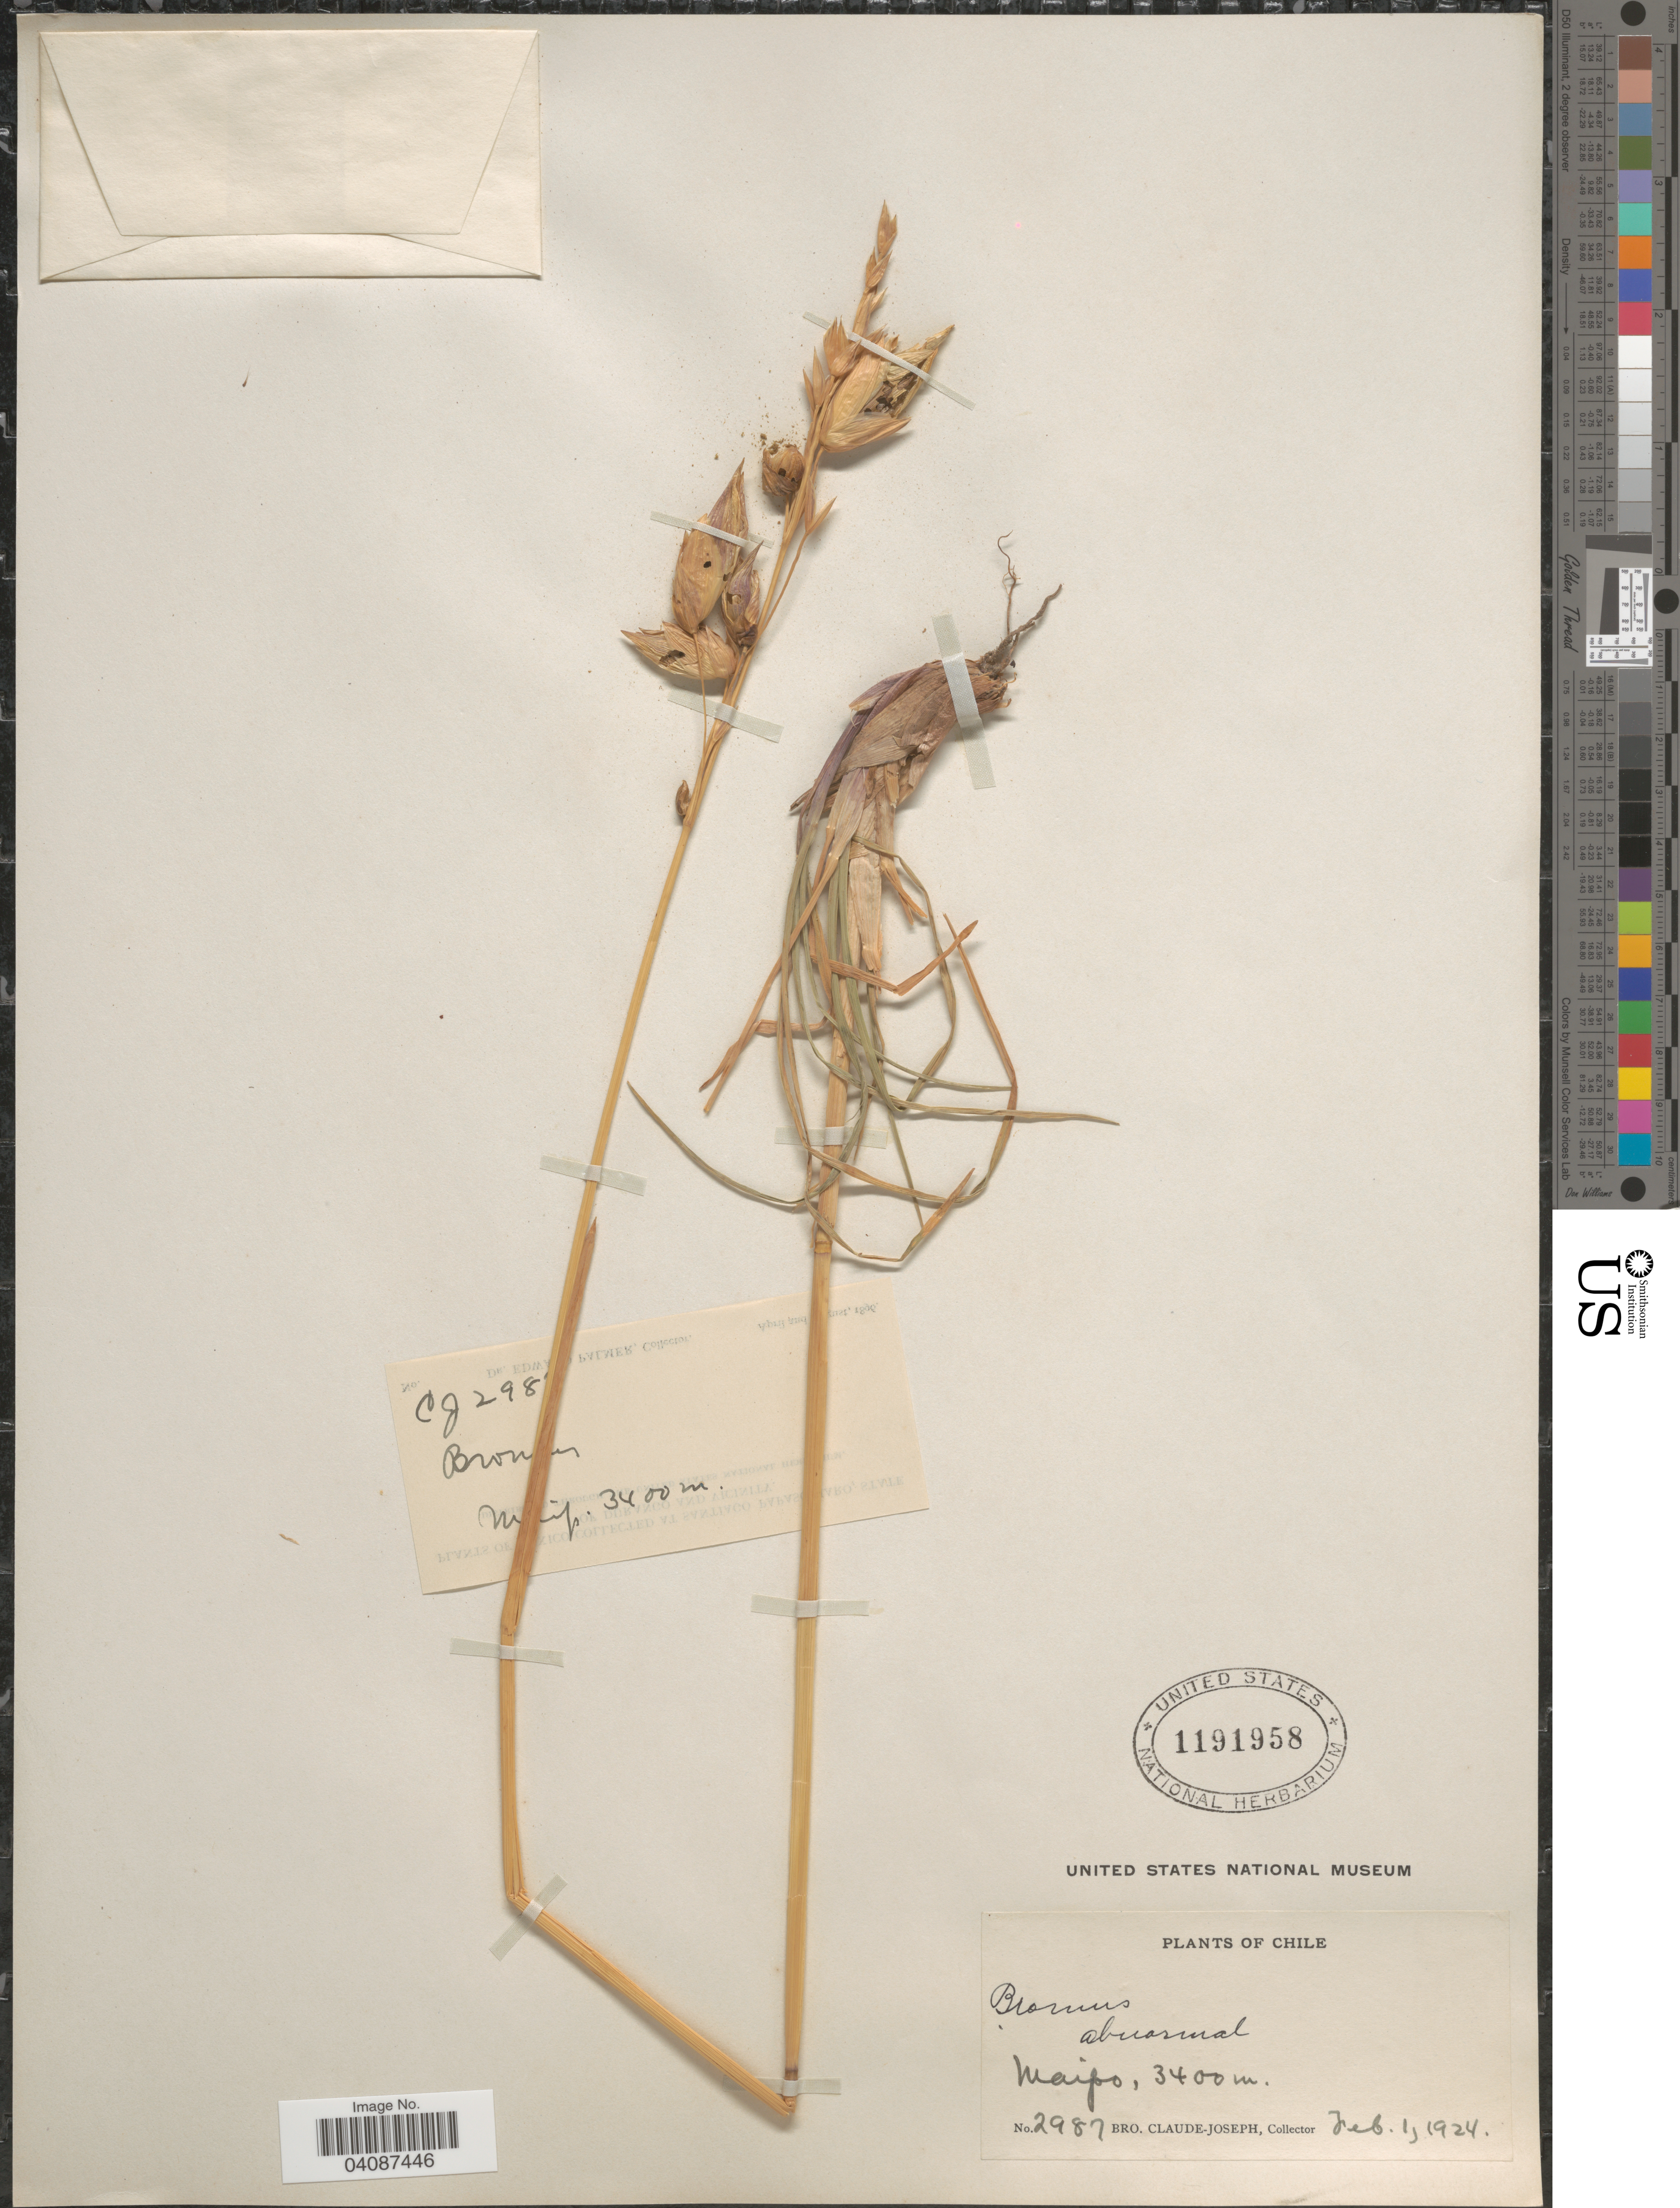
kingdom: Plantae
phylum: Tracheophyta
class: Liliopsida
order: Poales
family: Poaceae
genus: Bromus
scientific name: Bromus sp.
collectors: Bro. Claude-Joseph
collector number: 2987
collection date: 1924-02-01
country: Chile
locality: Maipo.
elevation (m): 3400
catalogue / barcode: US 1191958